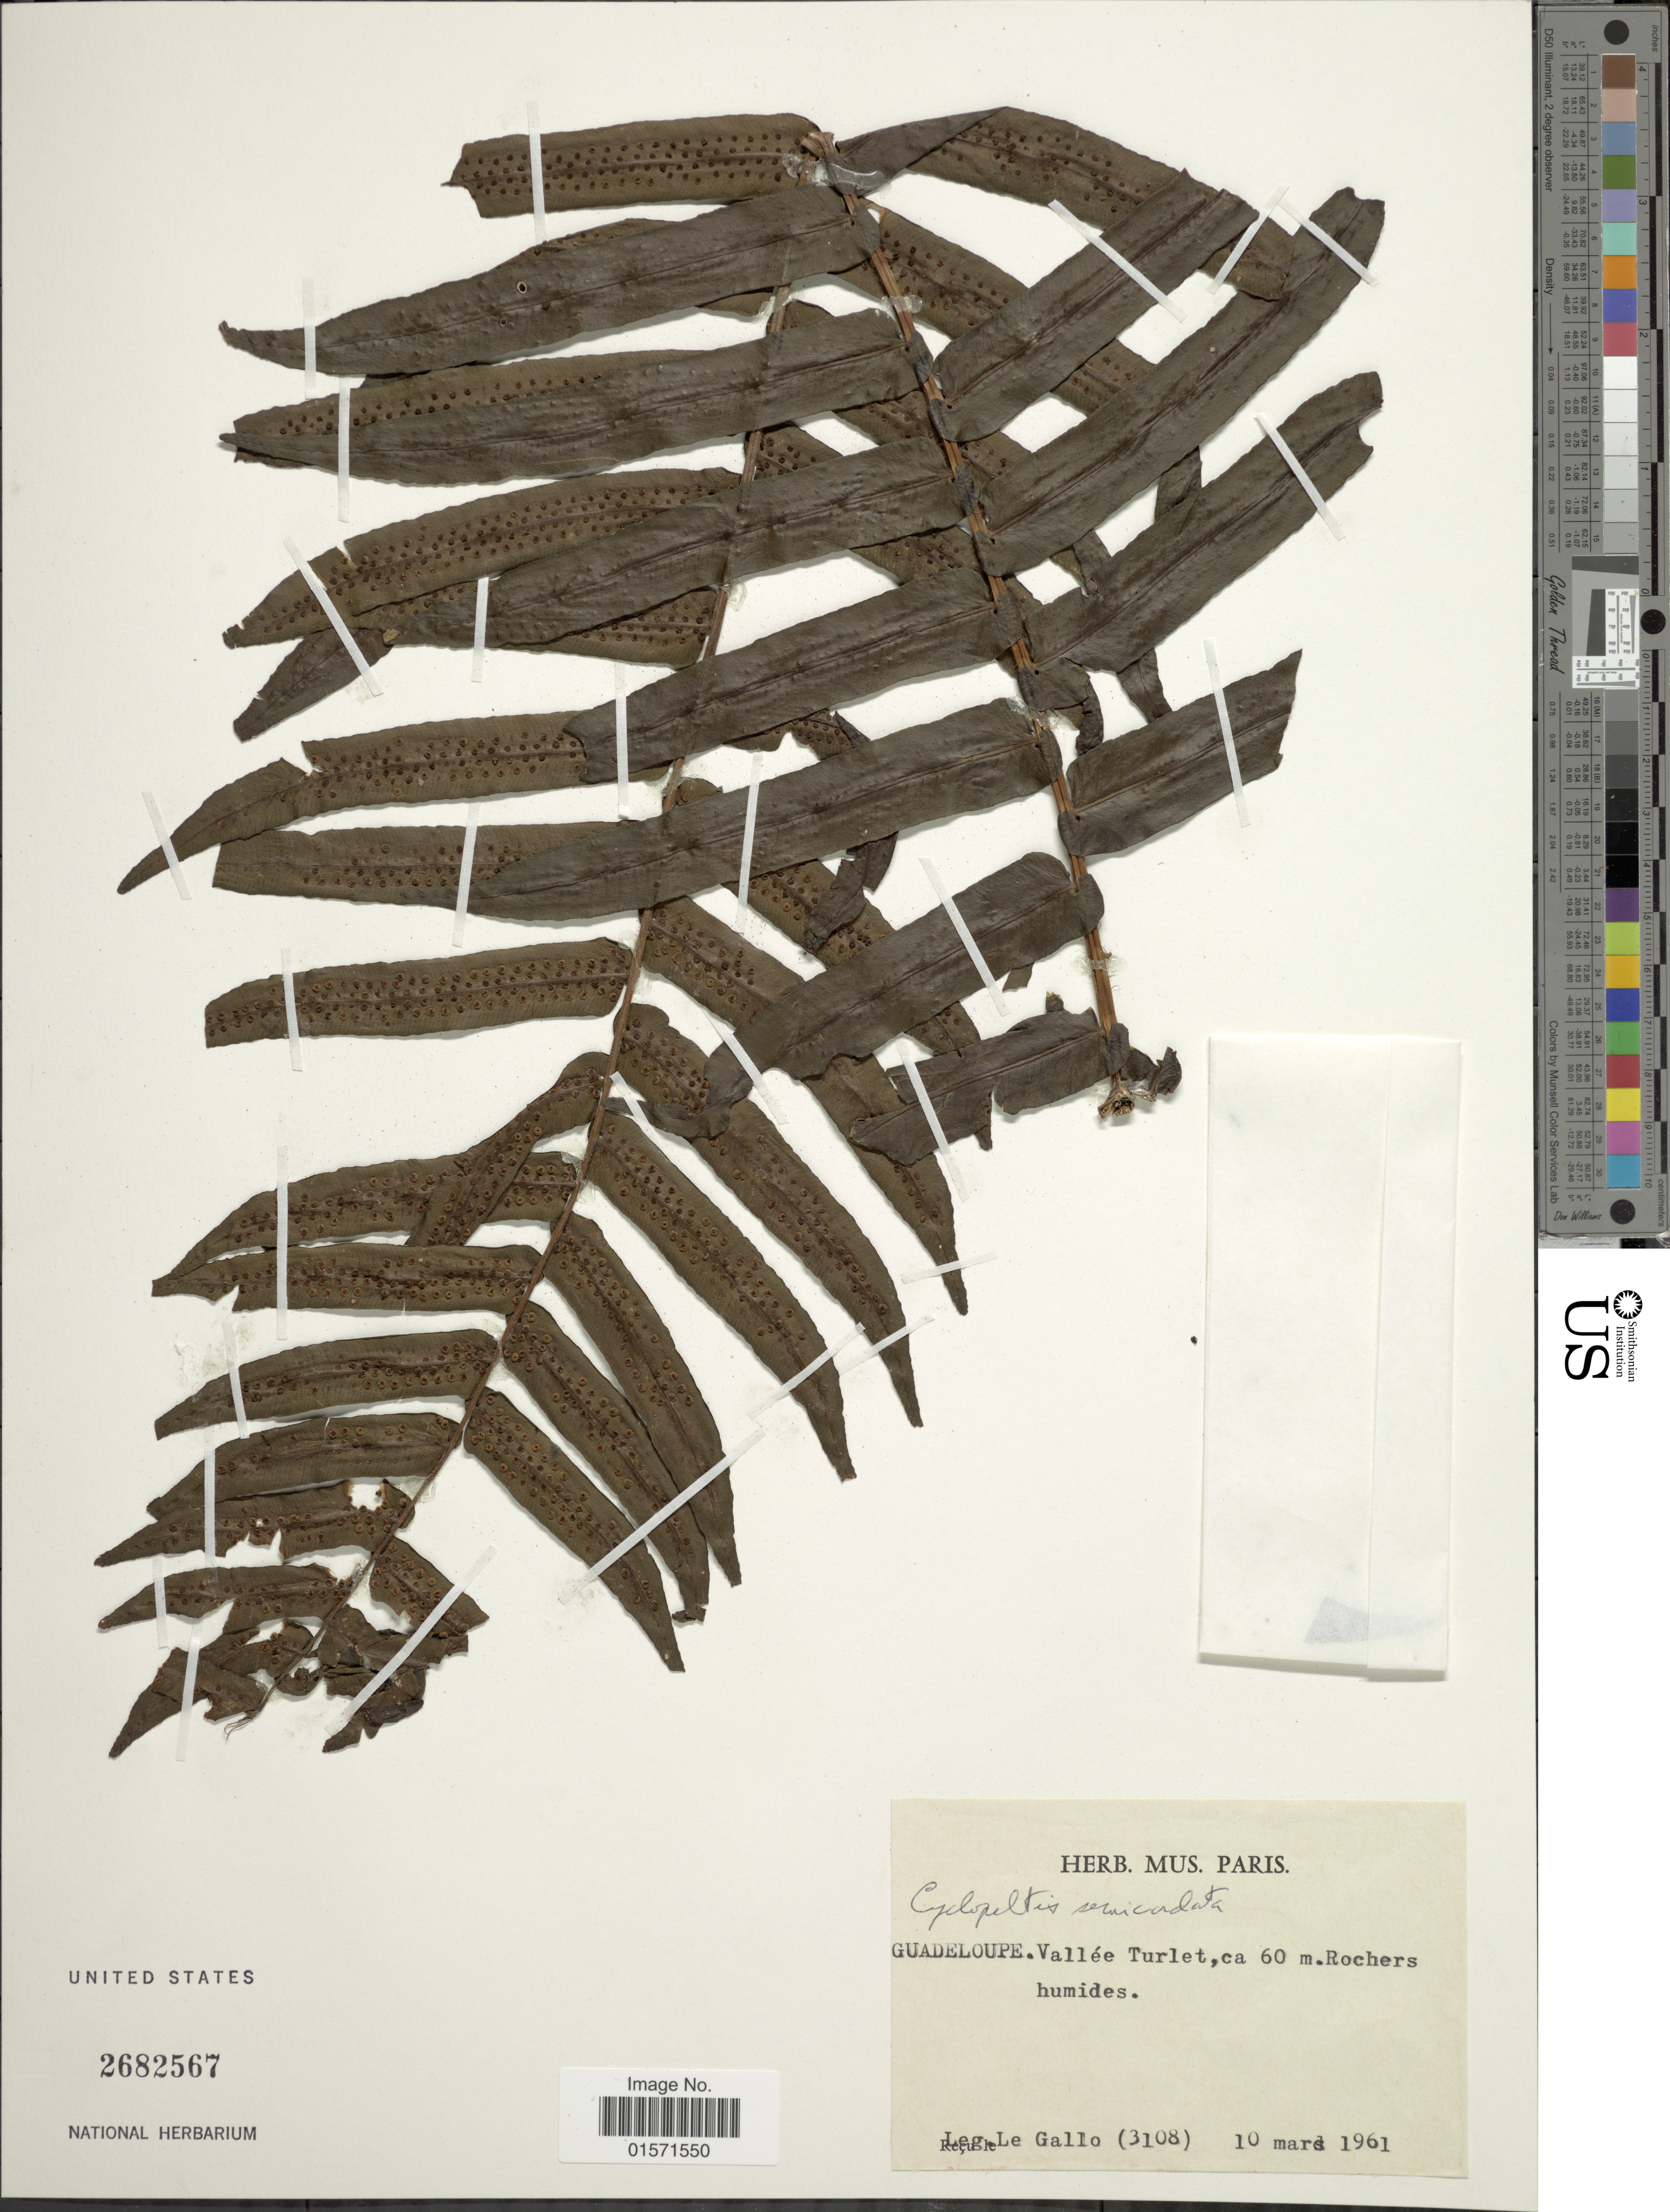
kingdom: Plantae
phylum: Tracheophyta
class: Polypodiopsida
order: Polypodiales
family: Lomariopsidaceae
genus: Cyclopeltis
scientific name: Cyclopeltis semicordata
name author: (Sw.) J. Sm.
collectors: Le Gallo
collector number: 3108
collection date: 1961-03-10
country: Guadeloupe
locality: Vallee Turlet, 60 m Rochers humides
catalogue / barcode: US 2682567